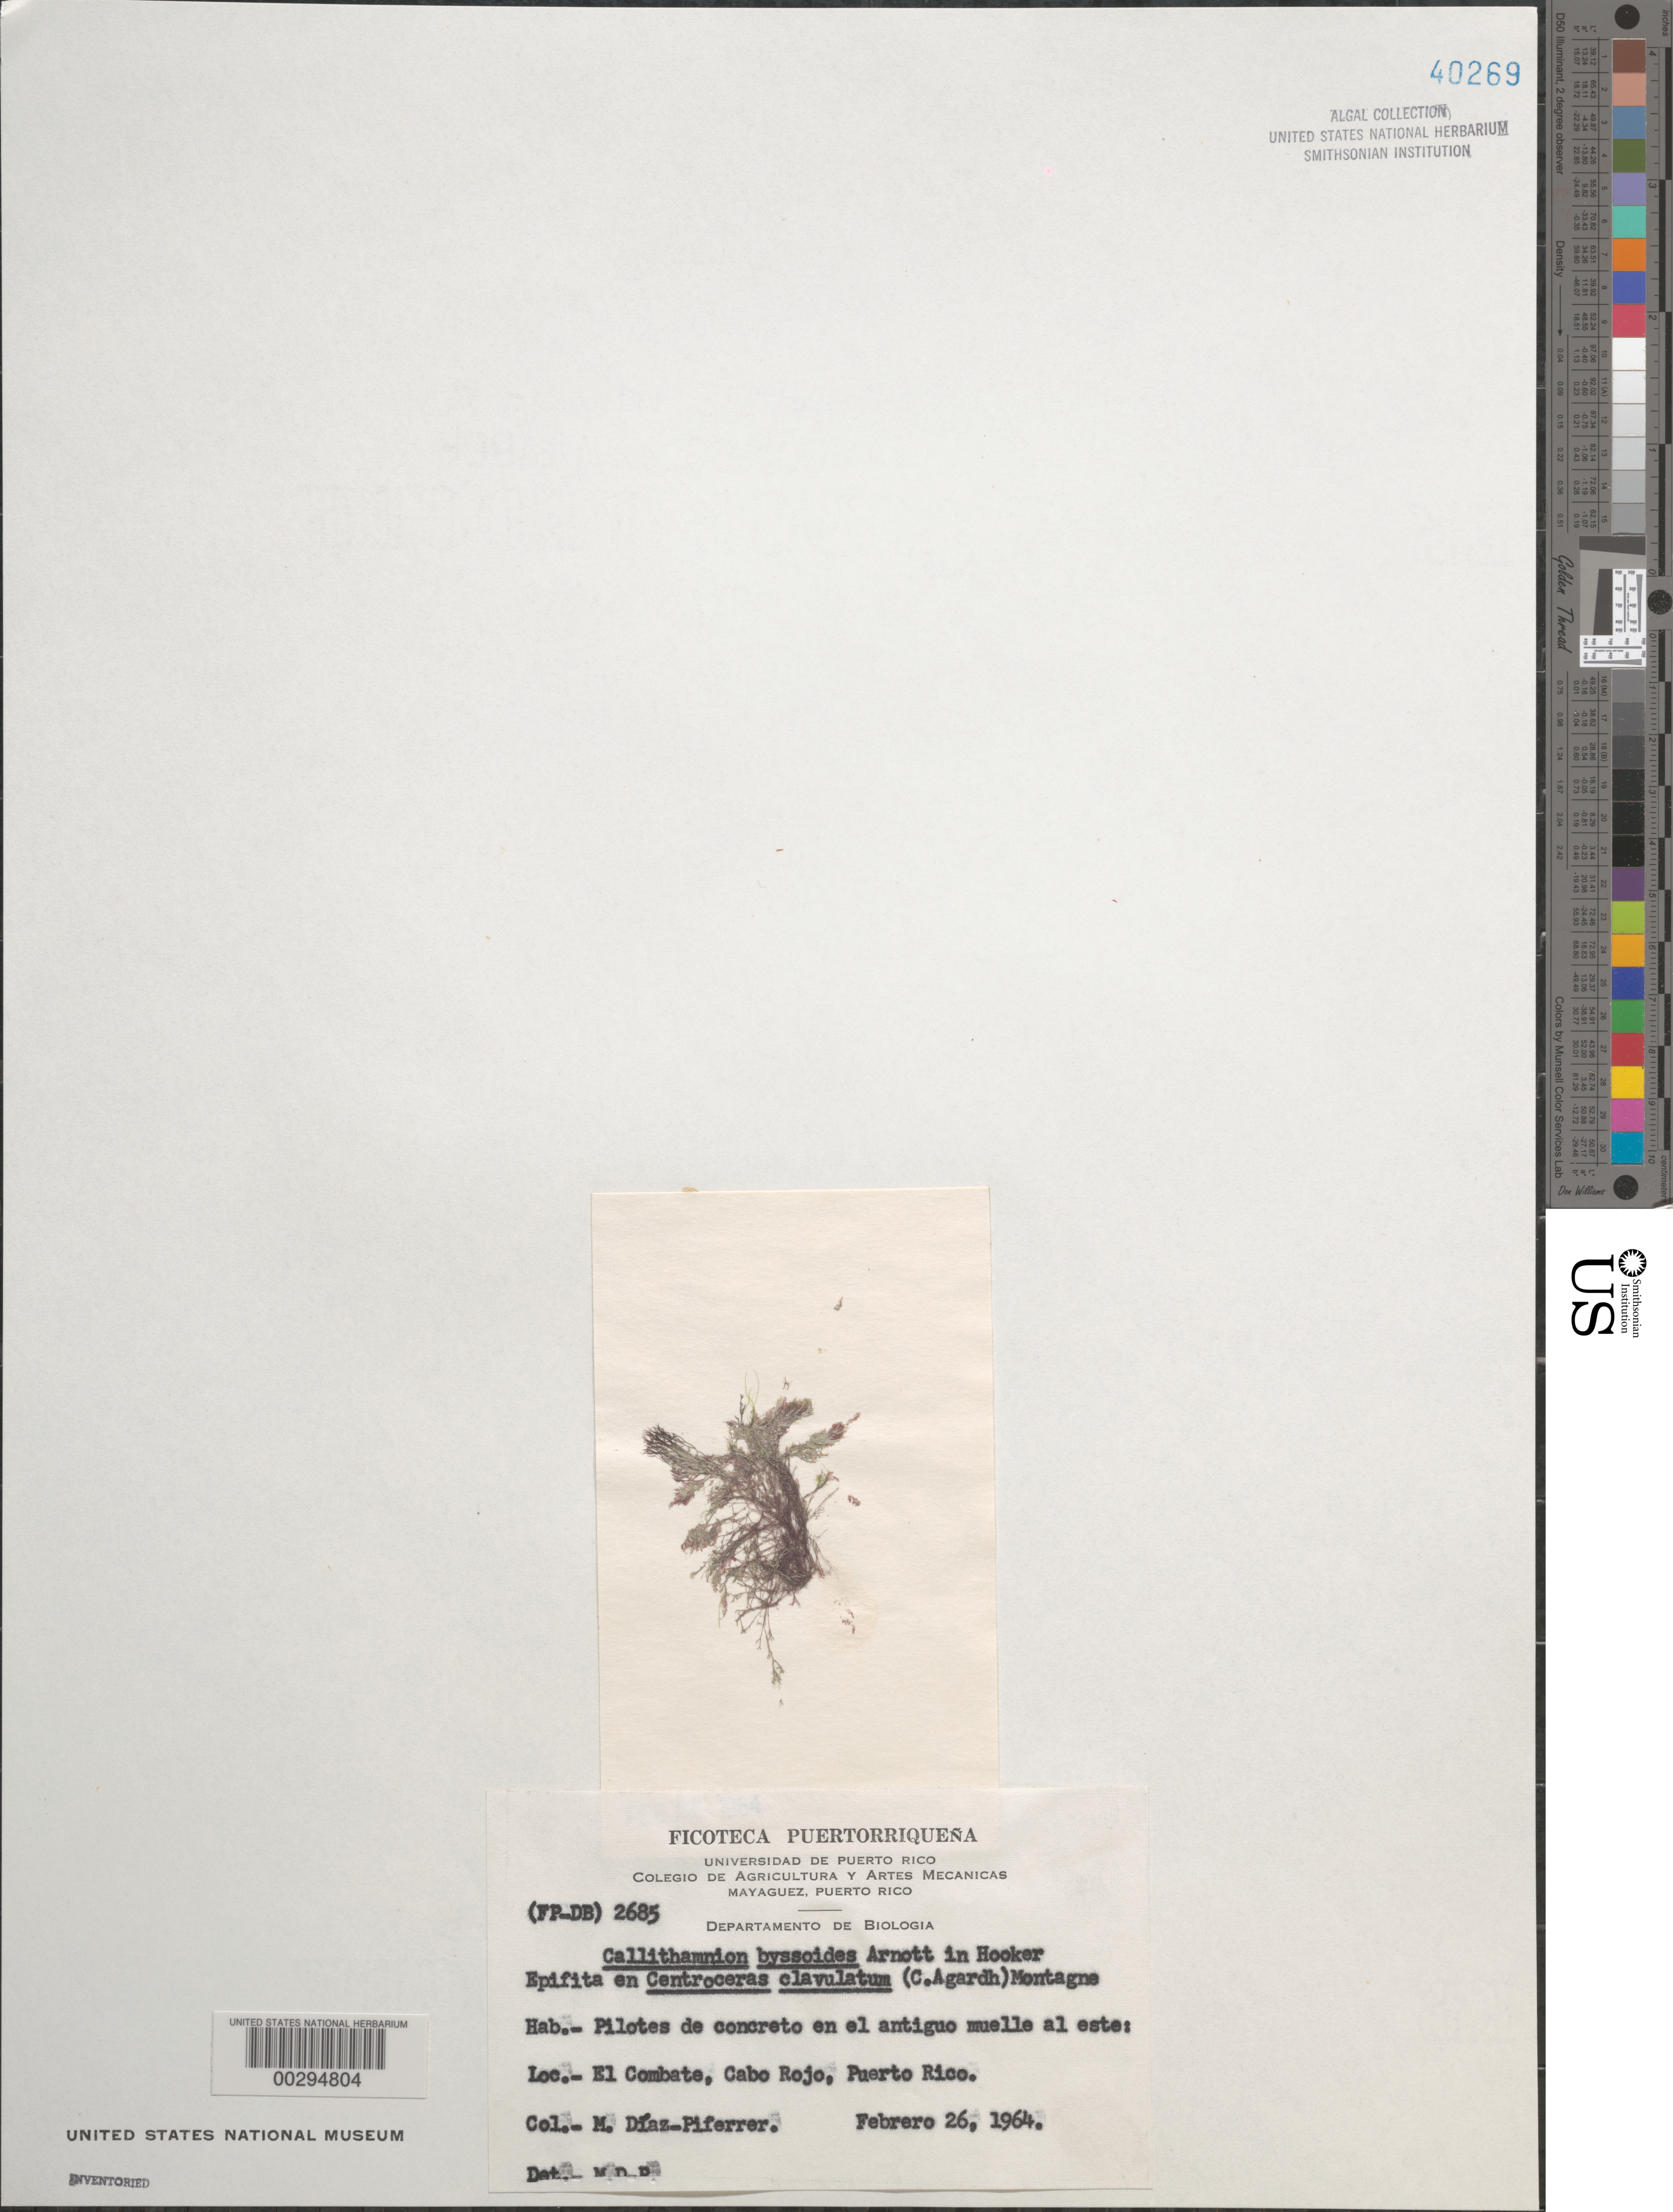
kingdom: Plantae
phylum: Rhodophyta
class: Florideophyceae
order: Ceramiales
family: Callithamniaceae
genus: Aglaothamnion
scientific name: Aglaothamnion tenuissimum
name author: (Bonnem.) Feldm.-Maz.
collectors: M. Diaz-Piferrer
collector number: (fp-db) 2685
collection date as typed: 26 Feb 1964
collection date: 1964-02-26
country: Puerto Rico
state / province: Cabo Rojo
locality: El Combate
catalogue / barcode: US 40269